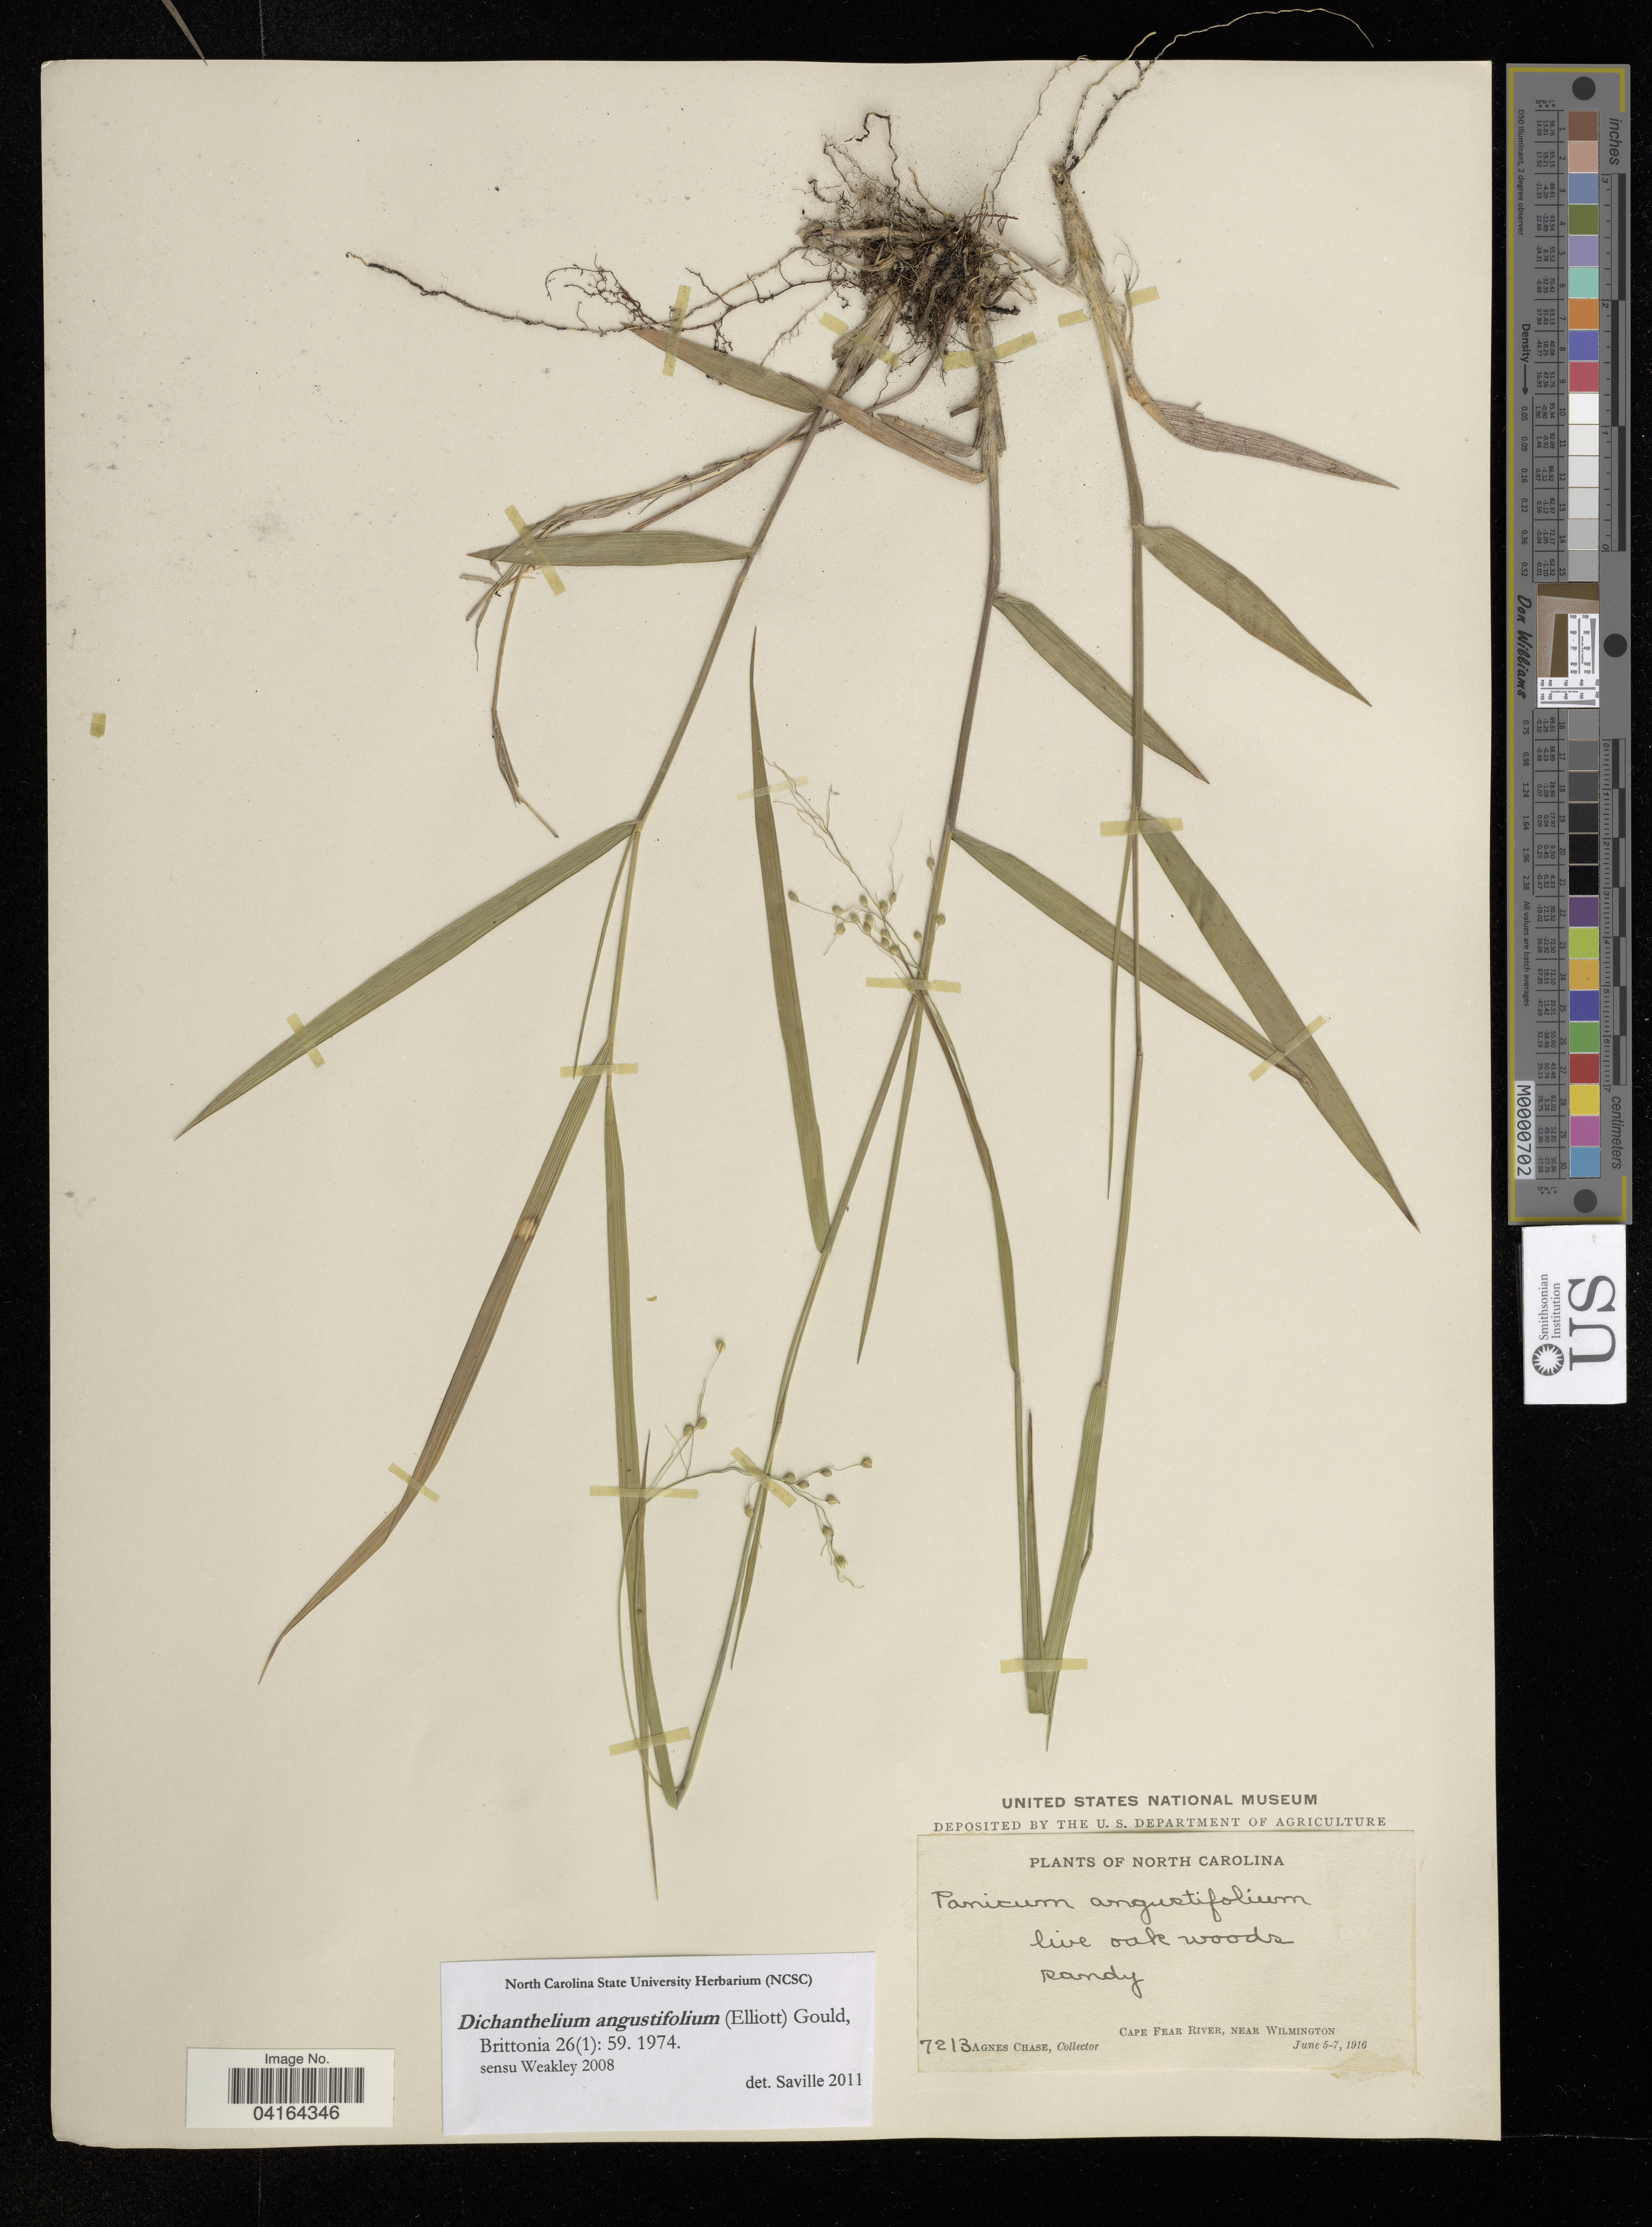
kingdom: Plantae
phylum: Tracheophyta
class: Liliopsida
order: Poales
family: Poaceae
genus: Dichanthelium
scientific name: Dichanthelium angustifolium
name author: (Ellison) Gould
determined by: Saville, A. C., (NCSC), North Carolina State University (UNITED STATES)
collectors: A. Chase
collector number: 7213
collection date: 1916-06-05/1916-06-07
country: United States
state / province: North Carolina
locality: Cape Fear River, near Wilmington.